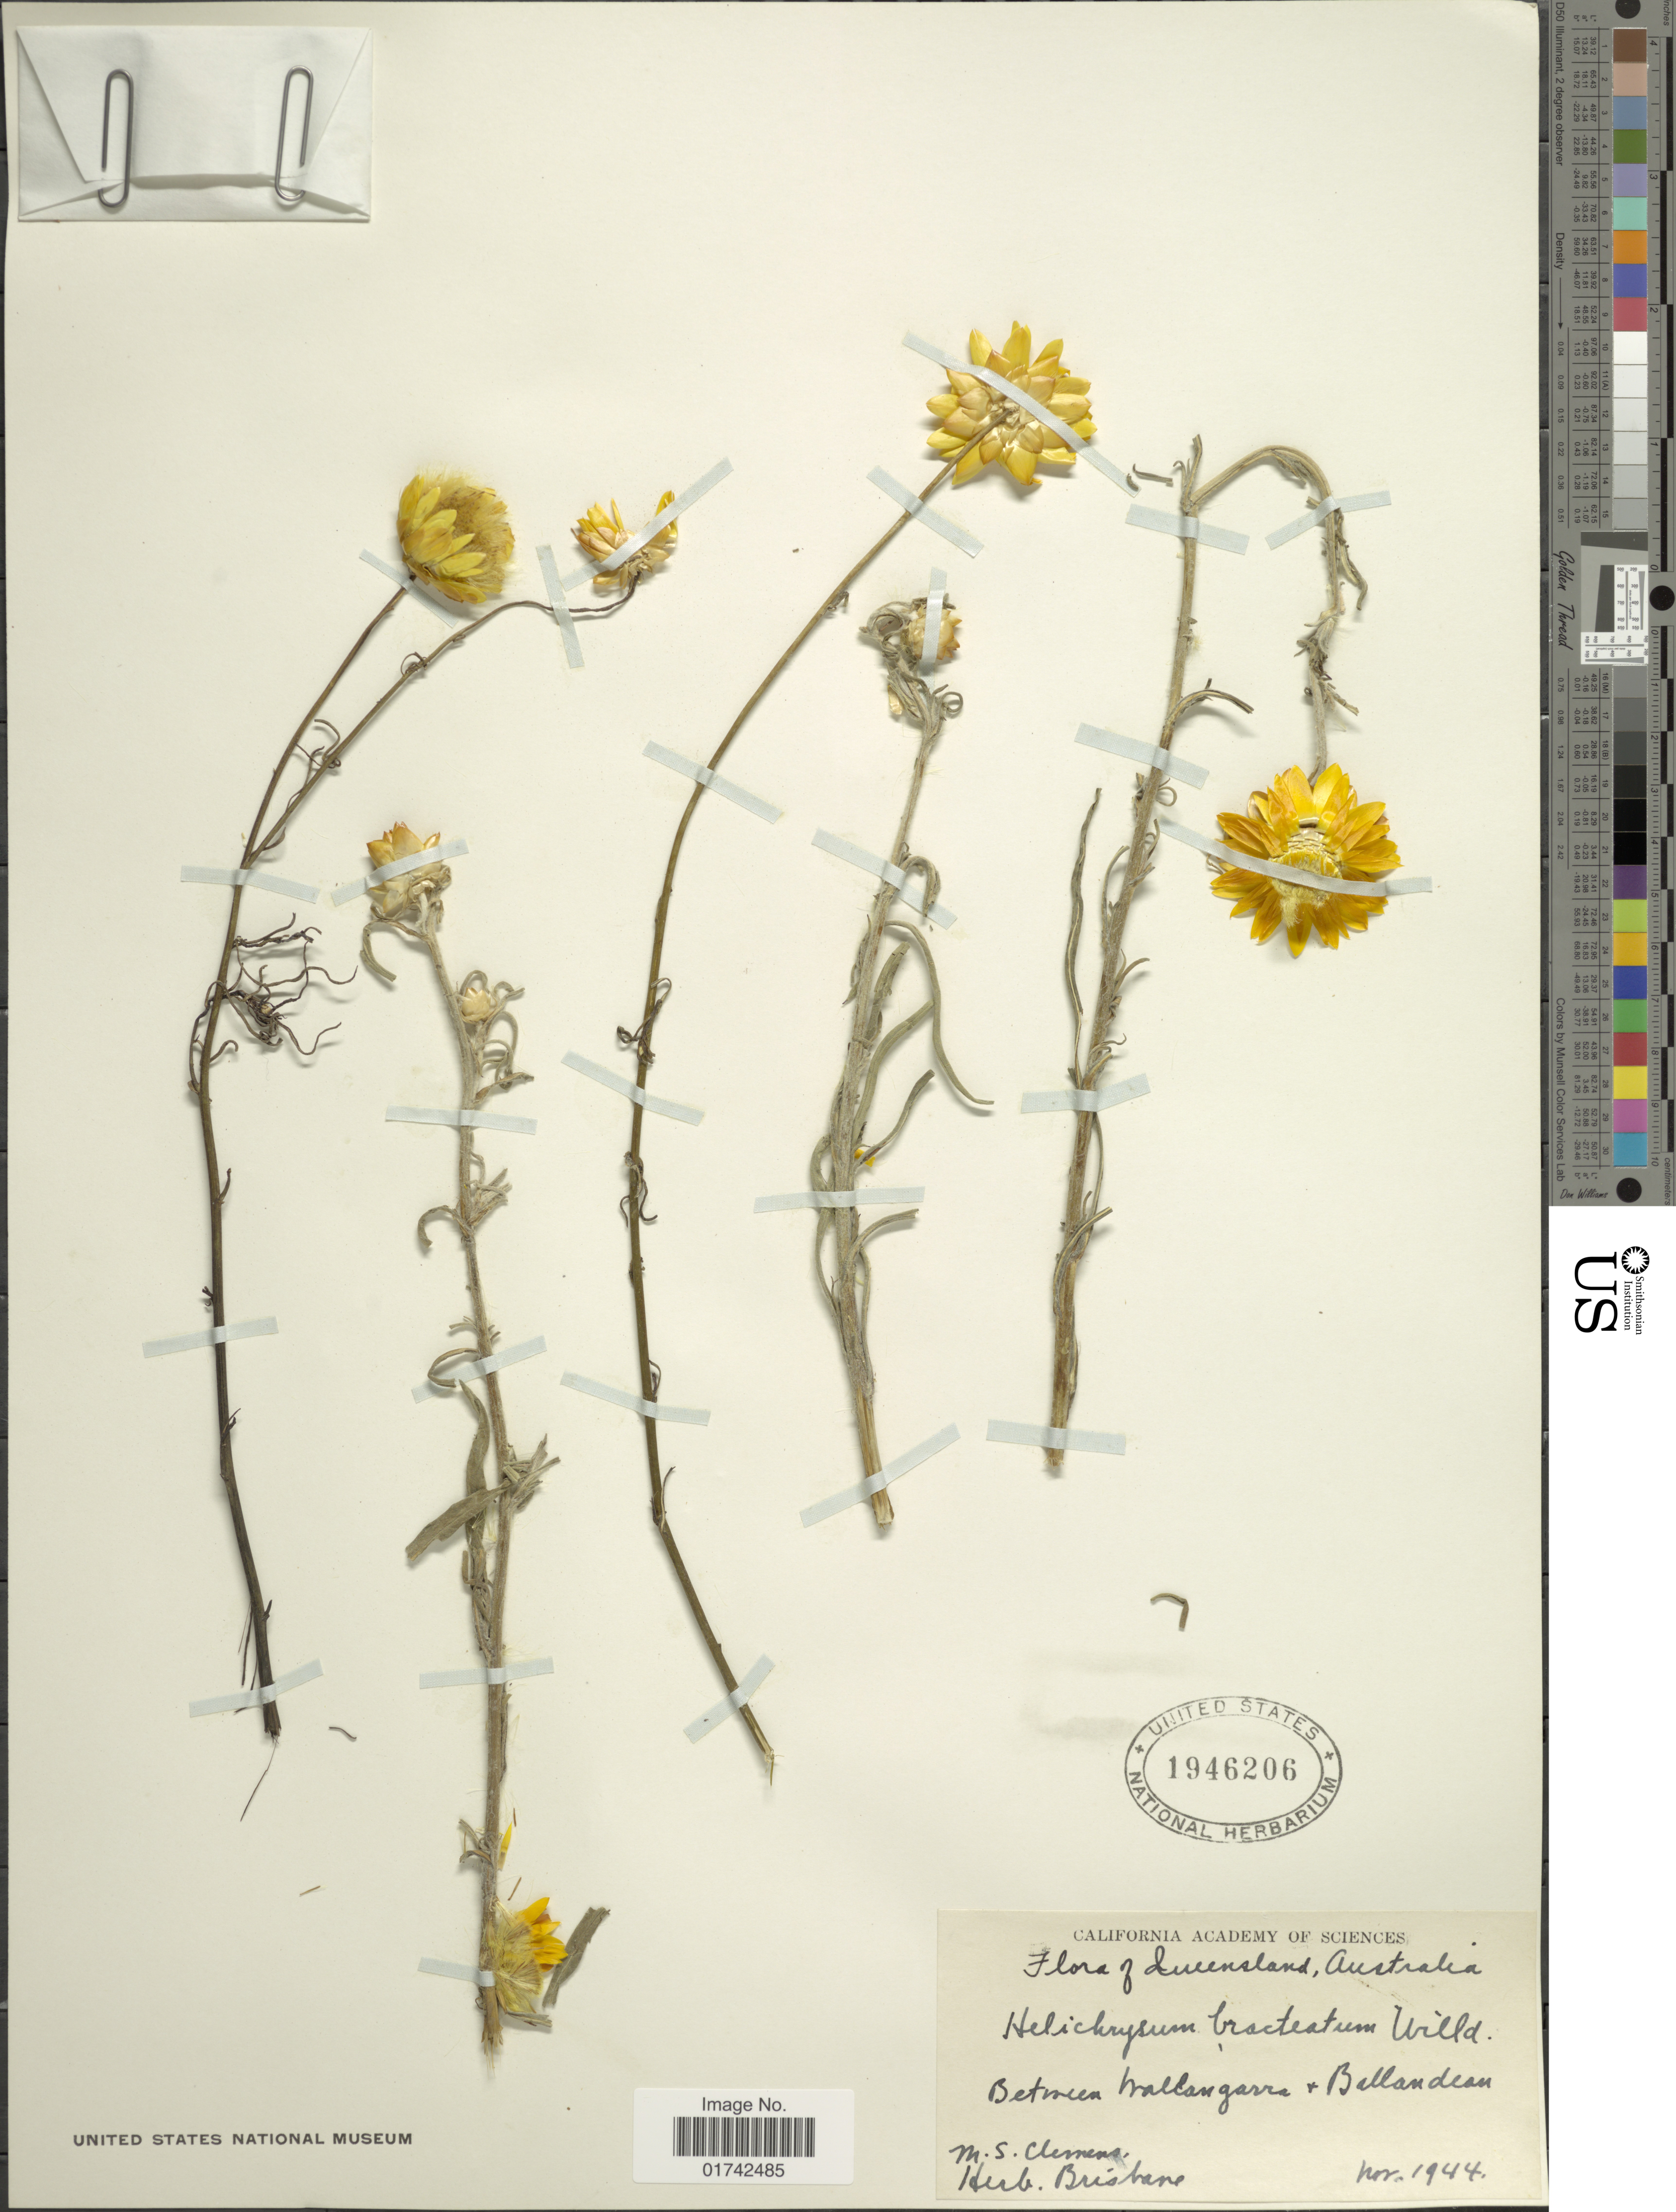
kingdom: Plantae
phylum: Tracheophyta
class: Magnoliopsida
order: Asterales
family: Asteraceae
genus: Helichrysum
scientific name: Helichrysum bracteatum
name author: (Vent.) Haw.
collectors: M. S. Clemens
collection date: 1944-11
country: Australia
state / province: Queensland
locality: Between Wallangarra + Ballandean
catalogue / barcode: US 1946206